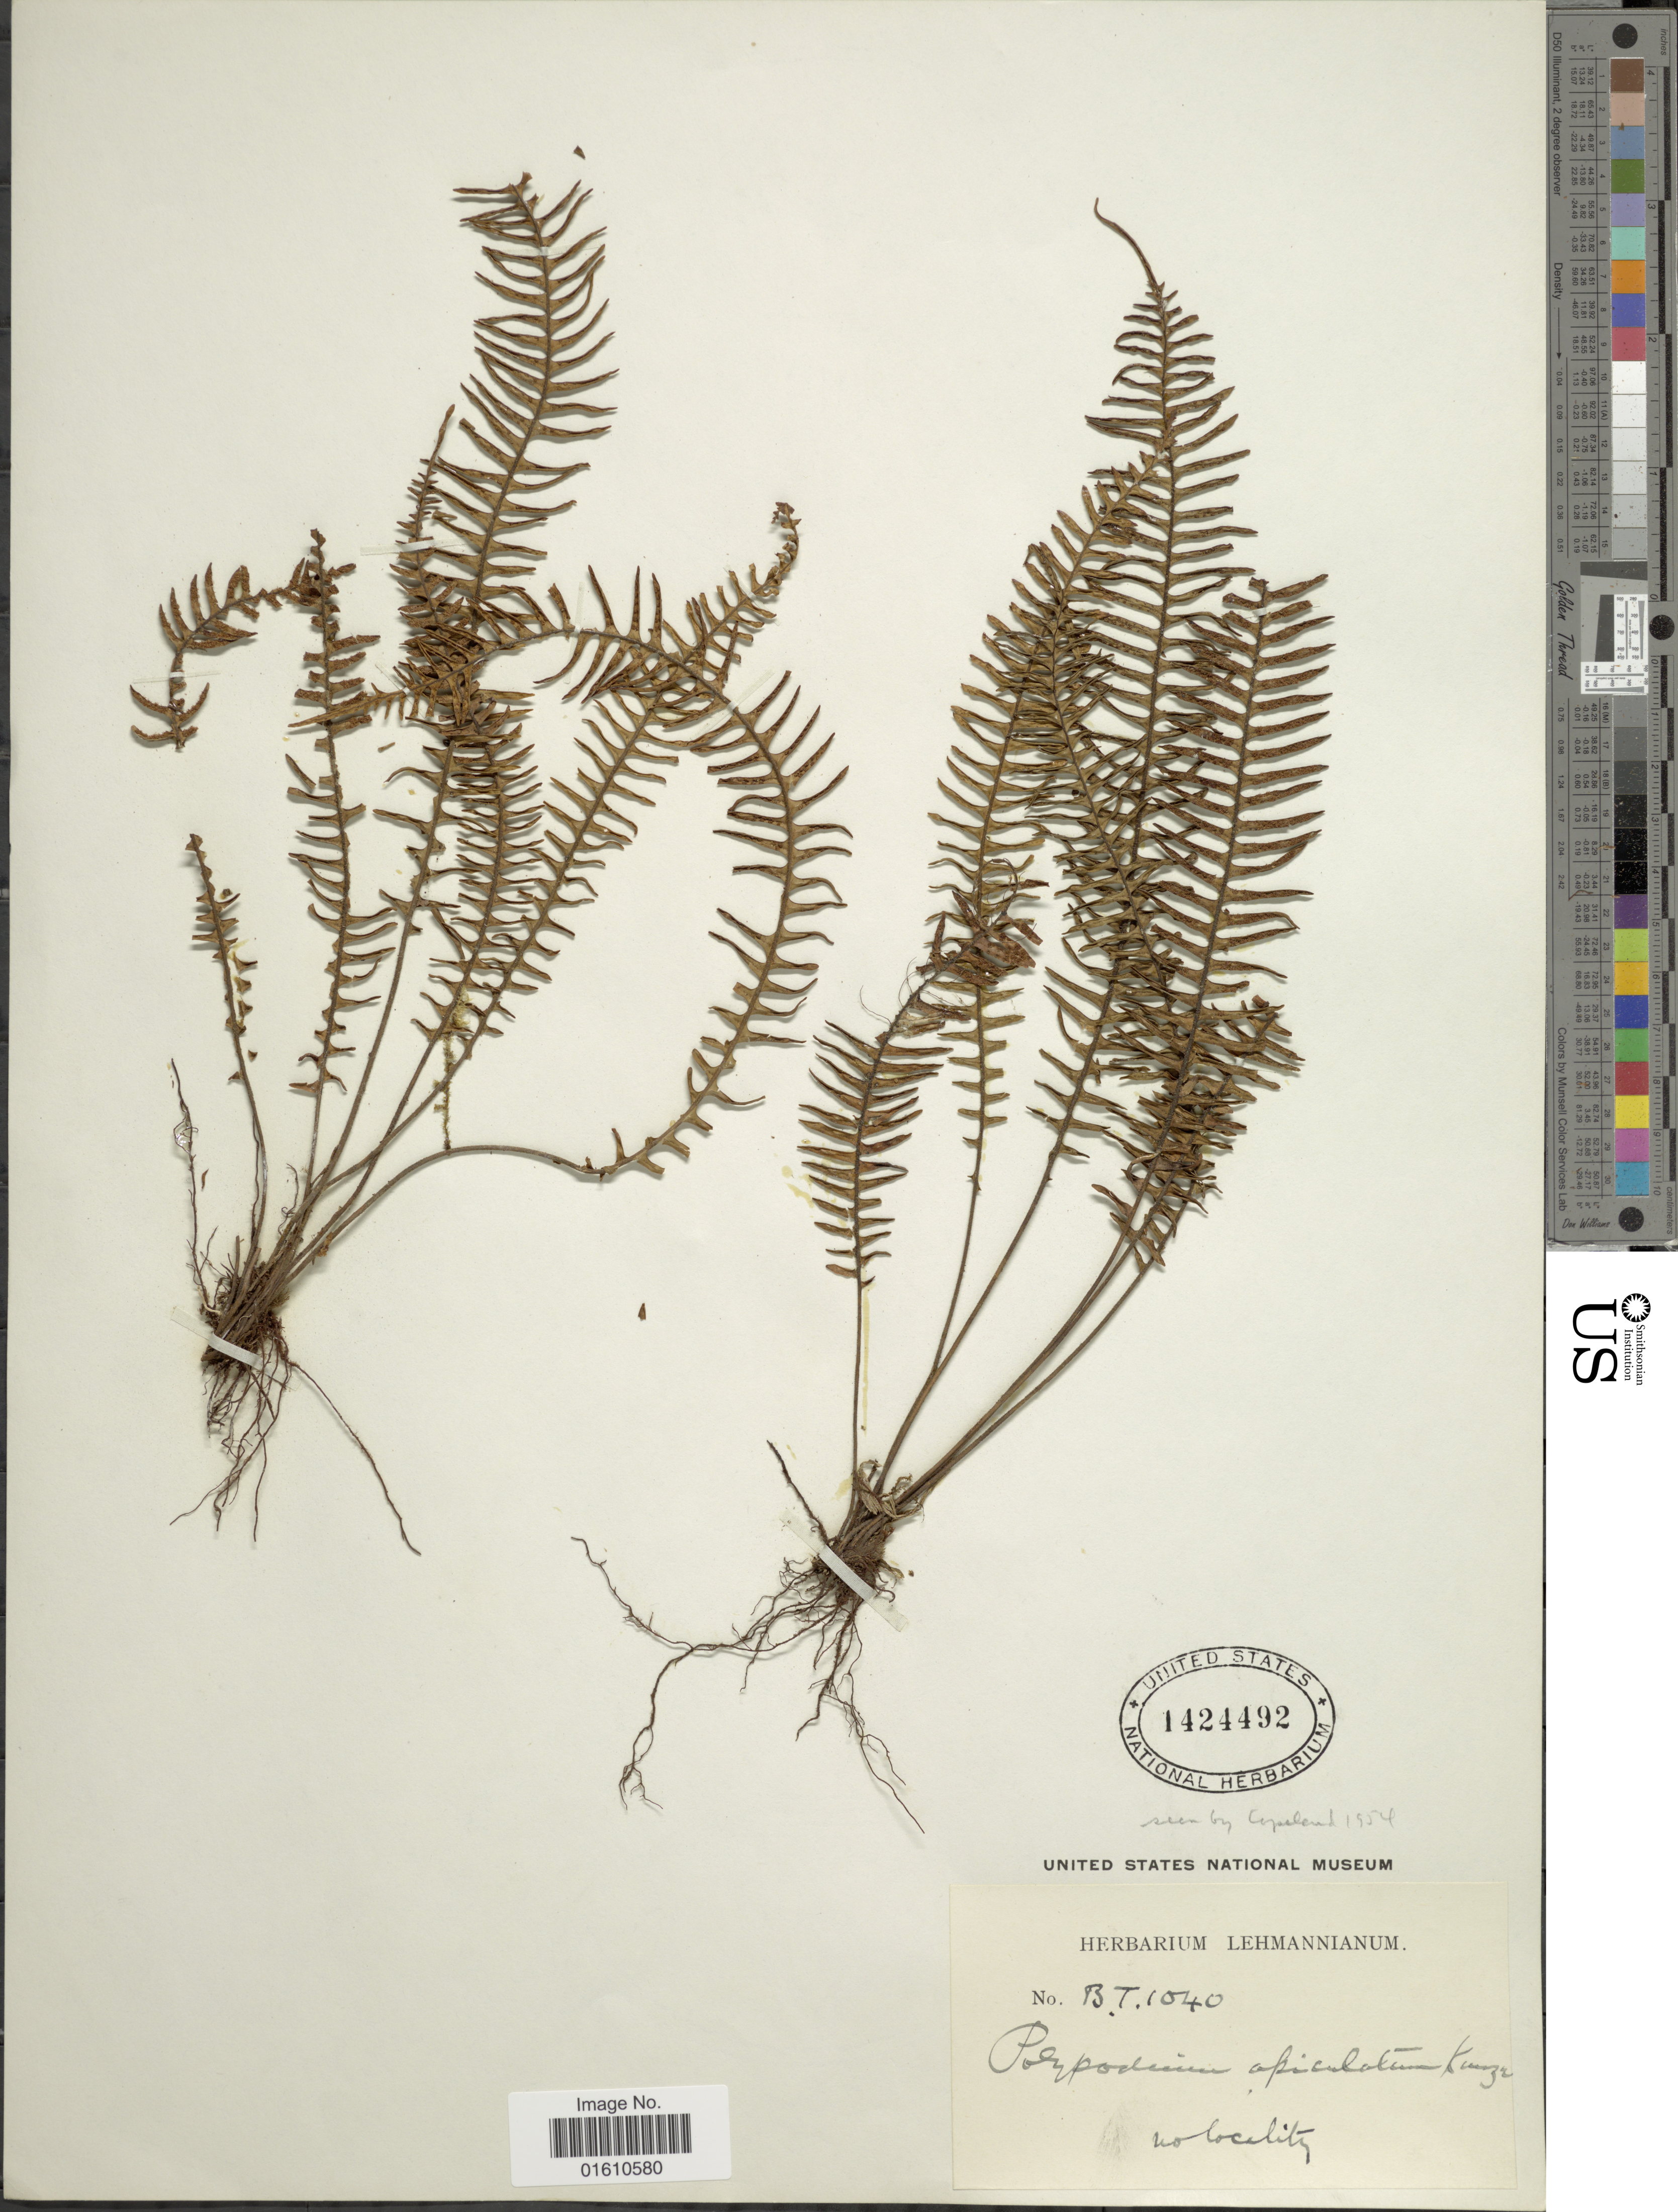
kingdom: Plantae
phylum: Tracheophyta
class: Polypodiopsida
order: Polypodiales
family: Polypodiaceae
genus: Lellingeria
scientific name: Lellingeria apiculata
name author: (Kunze ex Klotzsch) A.R. Sm. & R.C. Moran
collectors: ex herb. Lehmannianum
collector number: BT1040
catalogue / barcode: US 1424492